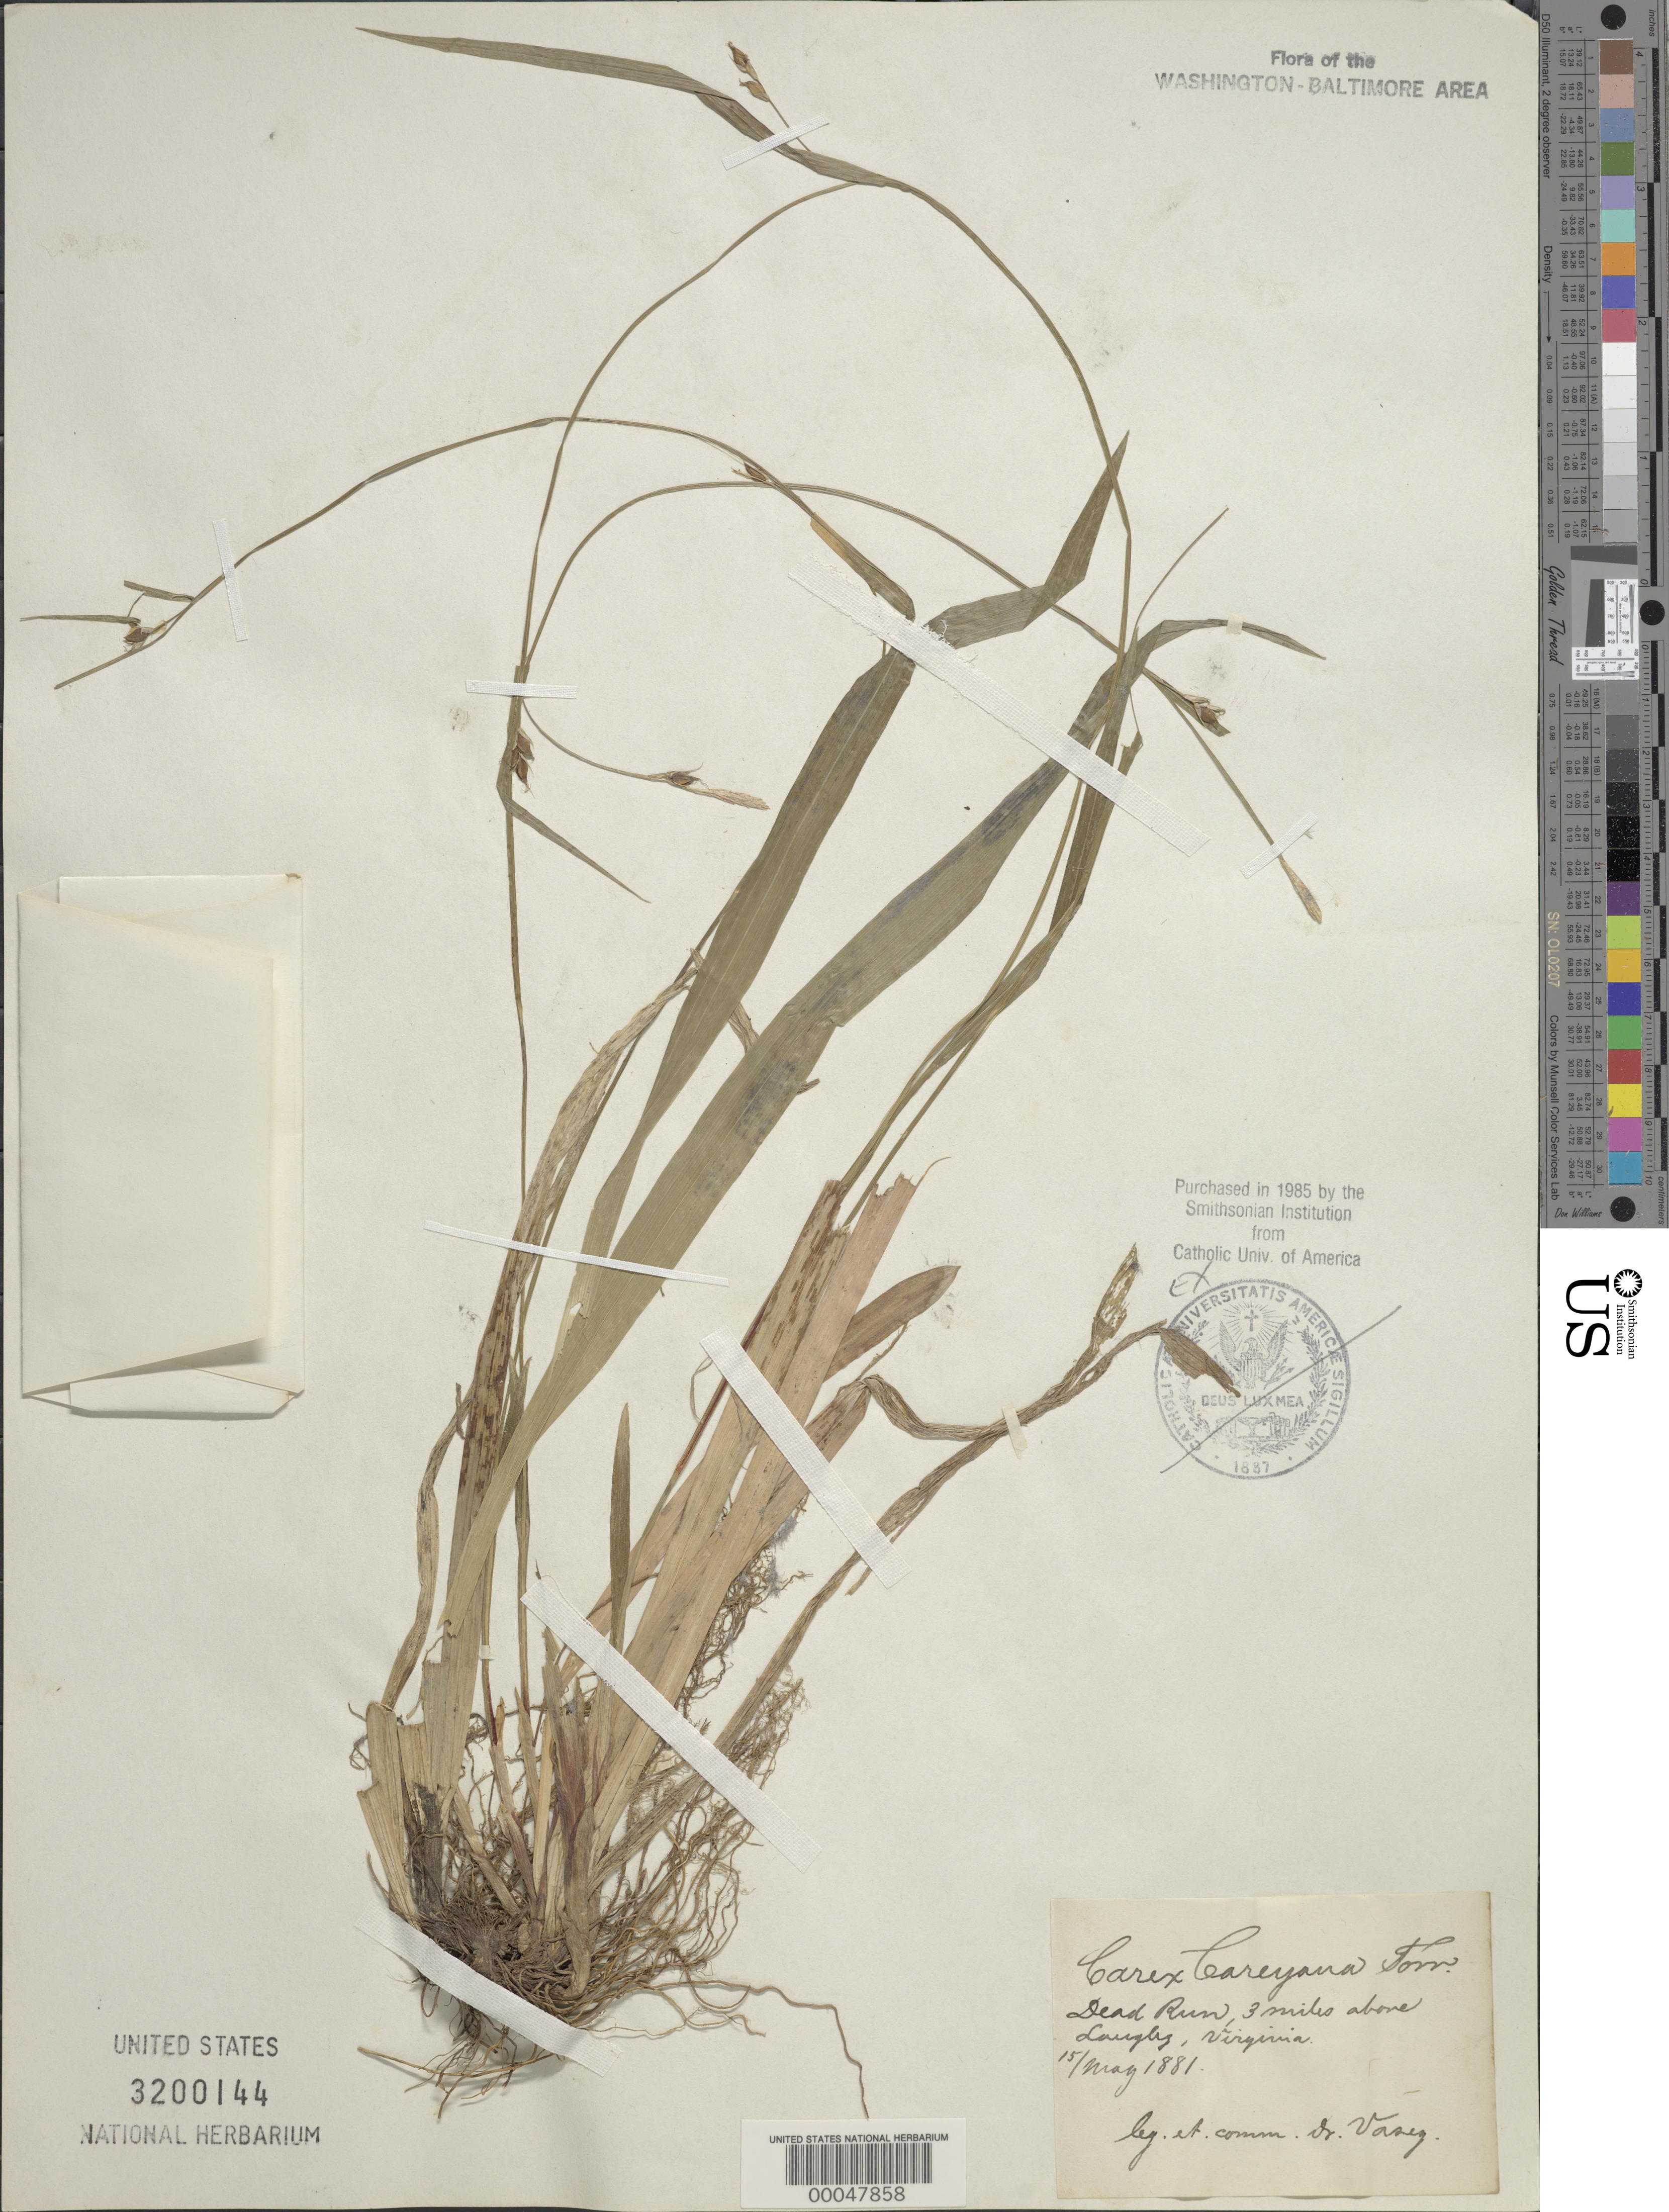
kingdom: Plantae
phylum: Tracheophyta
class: Liliopsida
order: Poales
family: Cyperaceae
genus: Carex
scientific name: Carex careyana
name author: Torr. ex Dewey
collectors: G. R. Vasey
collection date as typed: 15 May 1881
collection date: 1881-05-15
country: United States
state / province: Virginia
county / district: Fairfax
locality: Dead Run, 3 mi. above Langley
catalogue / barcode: US 3200144